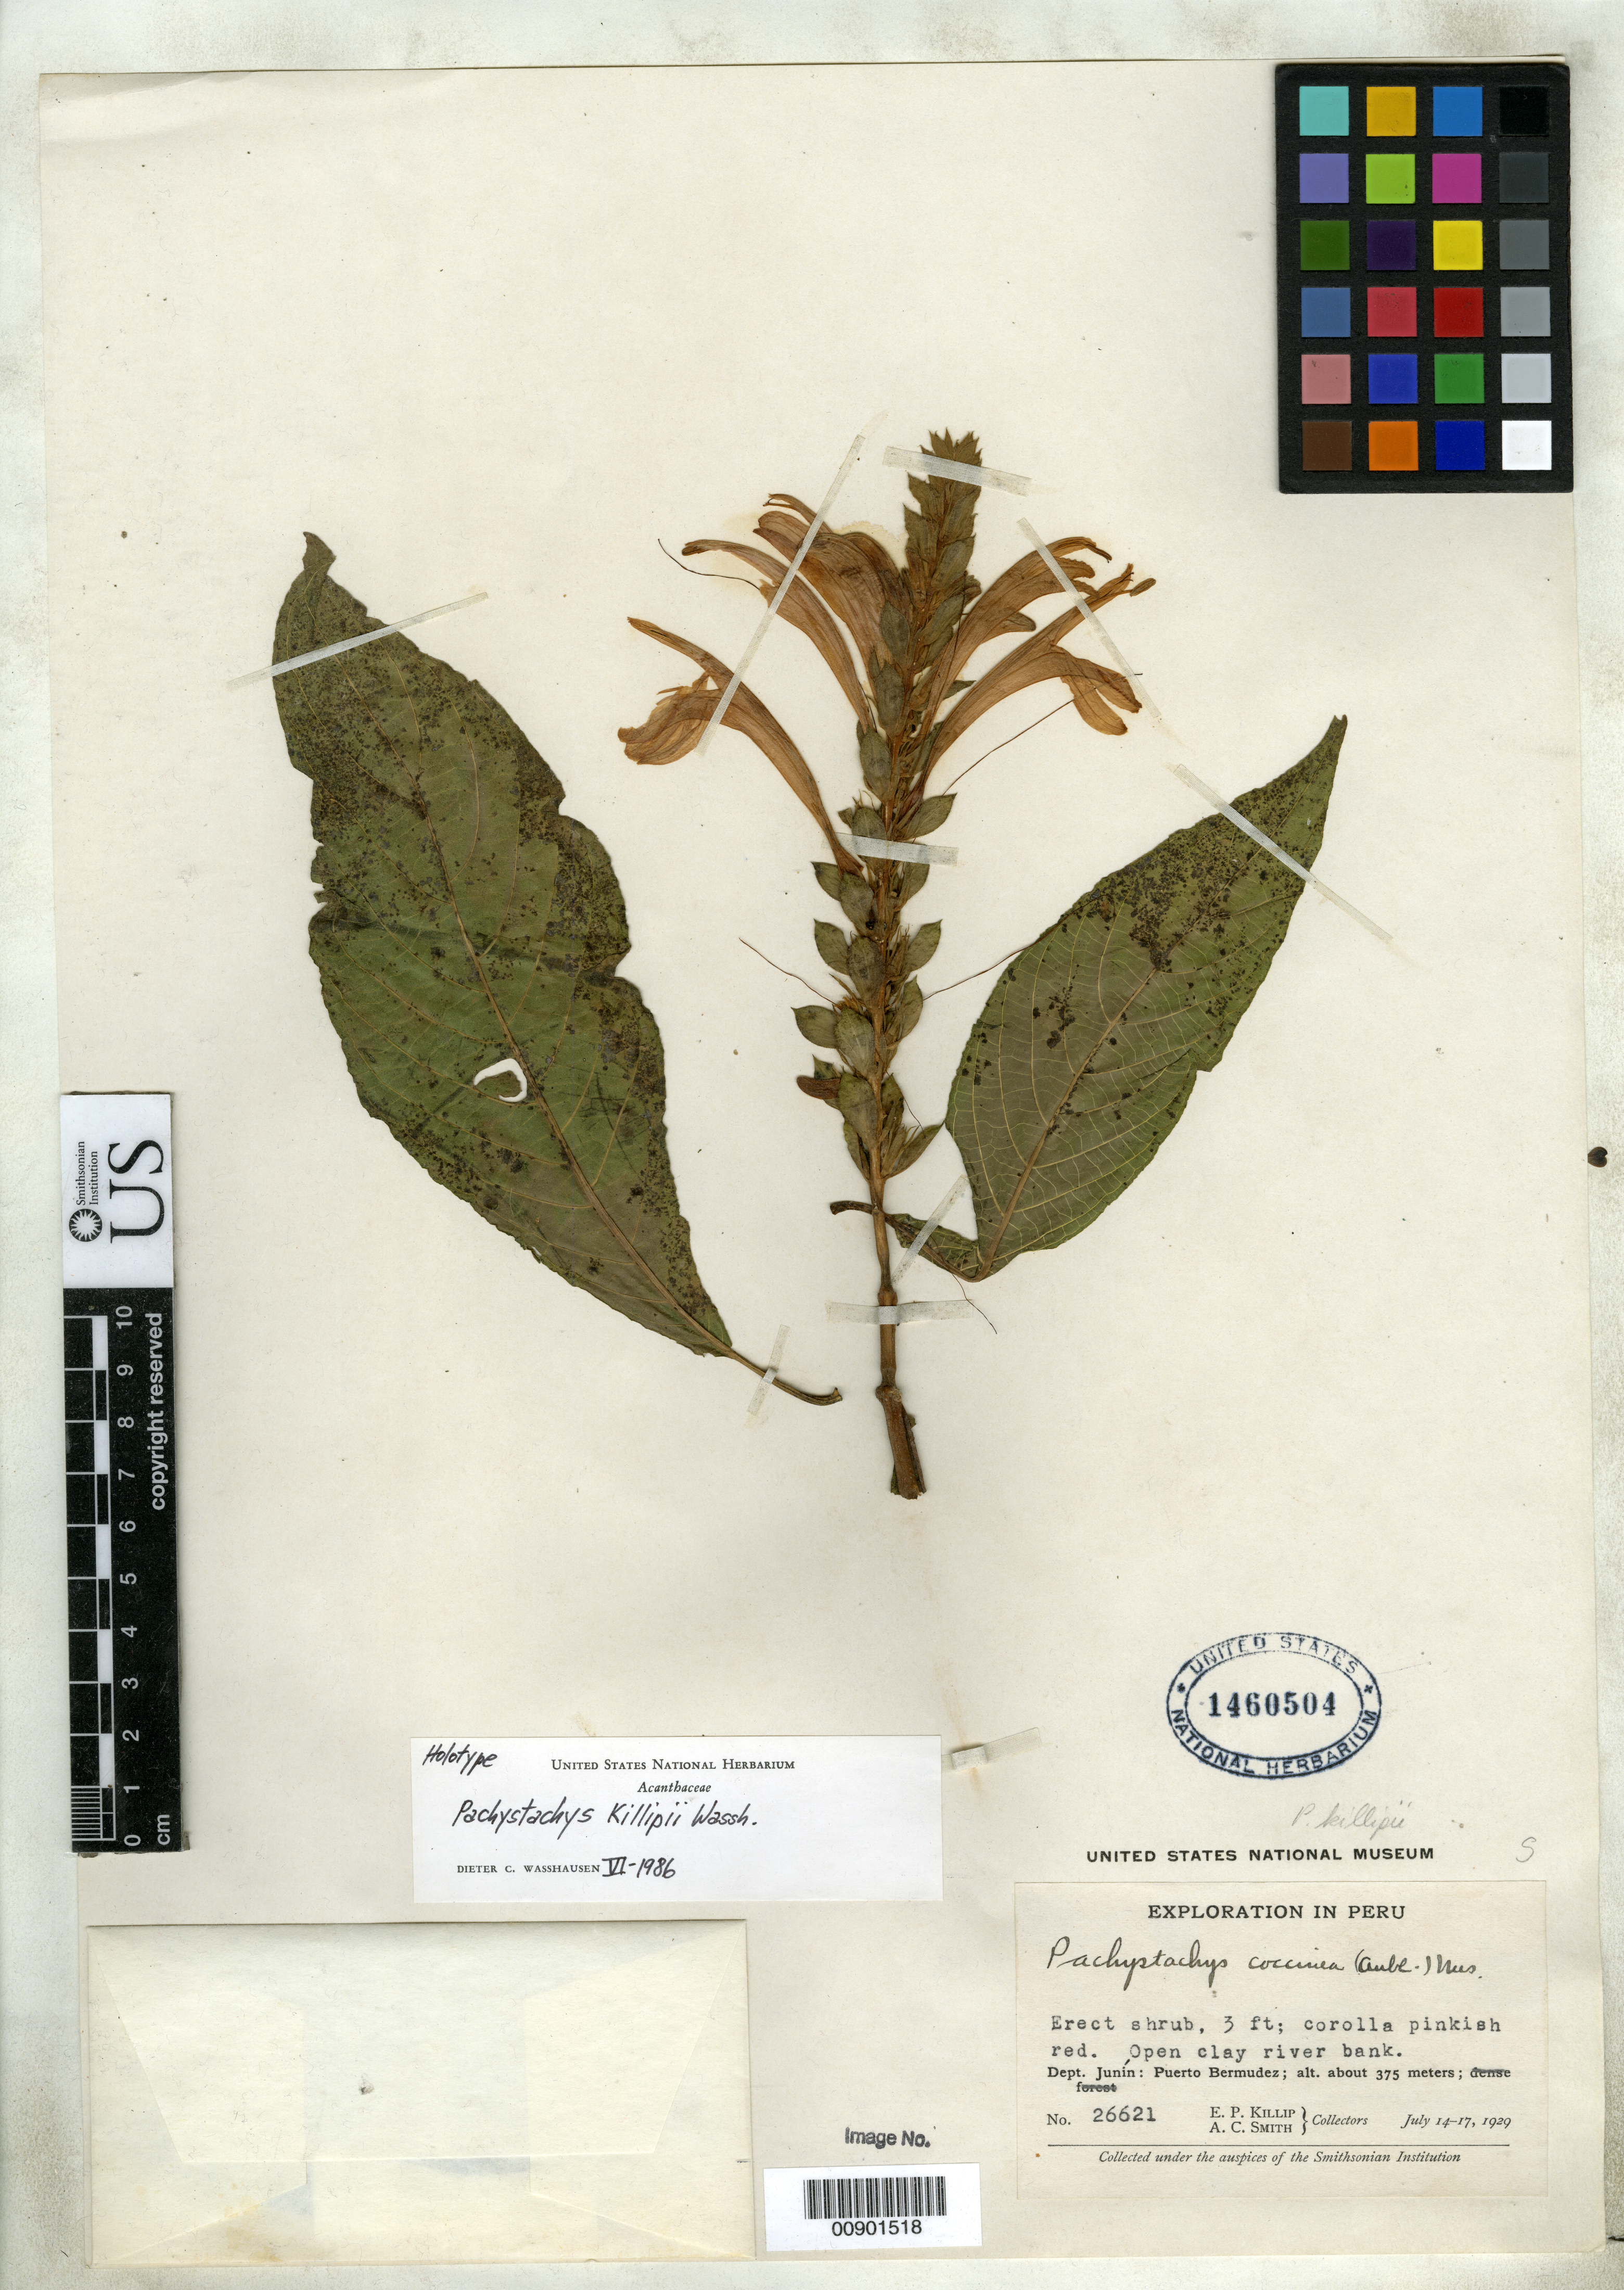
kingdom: Plantae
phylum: Tracheophyta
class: Magnoliopsida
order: Lamiales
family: Acanthaceae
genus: Pachystachys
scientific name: Pachystachys killipii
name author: Wassh.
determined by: Wasshausen, Dieter C., (BOT), Smithsonian Institution - National Museum of Natural History (UNITED STATES)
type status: Holotype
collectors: E. P. Killip & A. C. Smith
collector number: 26621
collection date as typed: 14 Jul 1929 to 17 Jul 1929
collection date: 1929-07-14/1929-07-17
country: Peru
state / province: Junín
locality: Dept. Junín: Puerto Bermudez.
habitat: Open clay river bank.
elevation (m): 375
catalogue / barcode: US 1460504